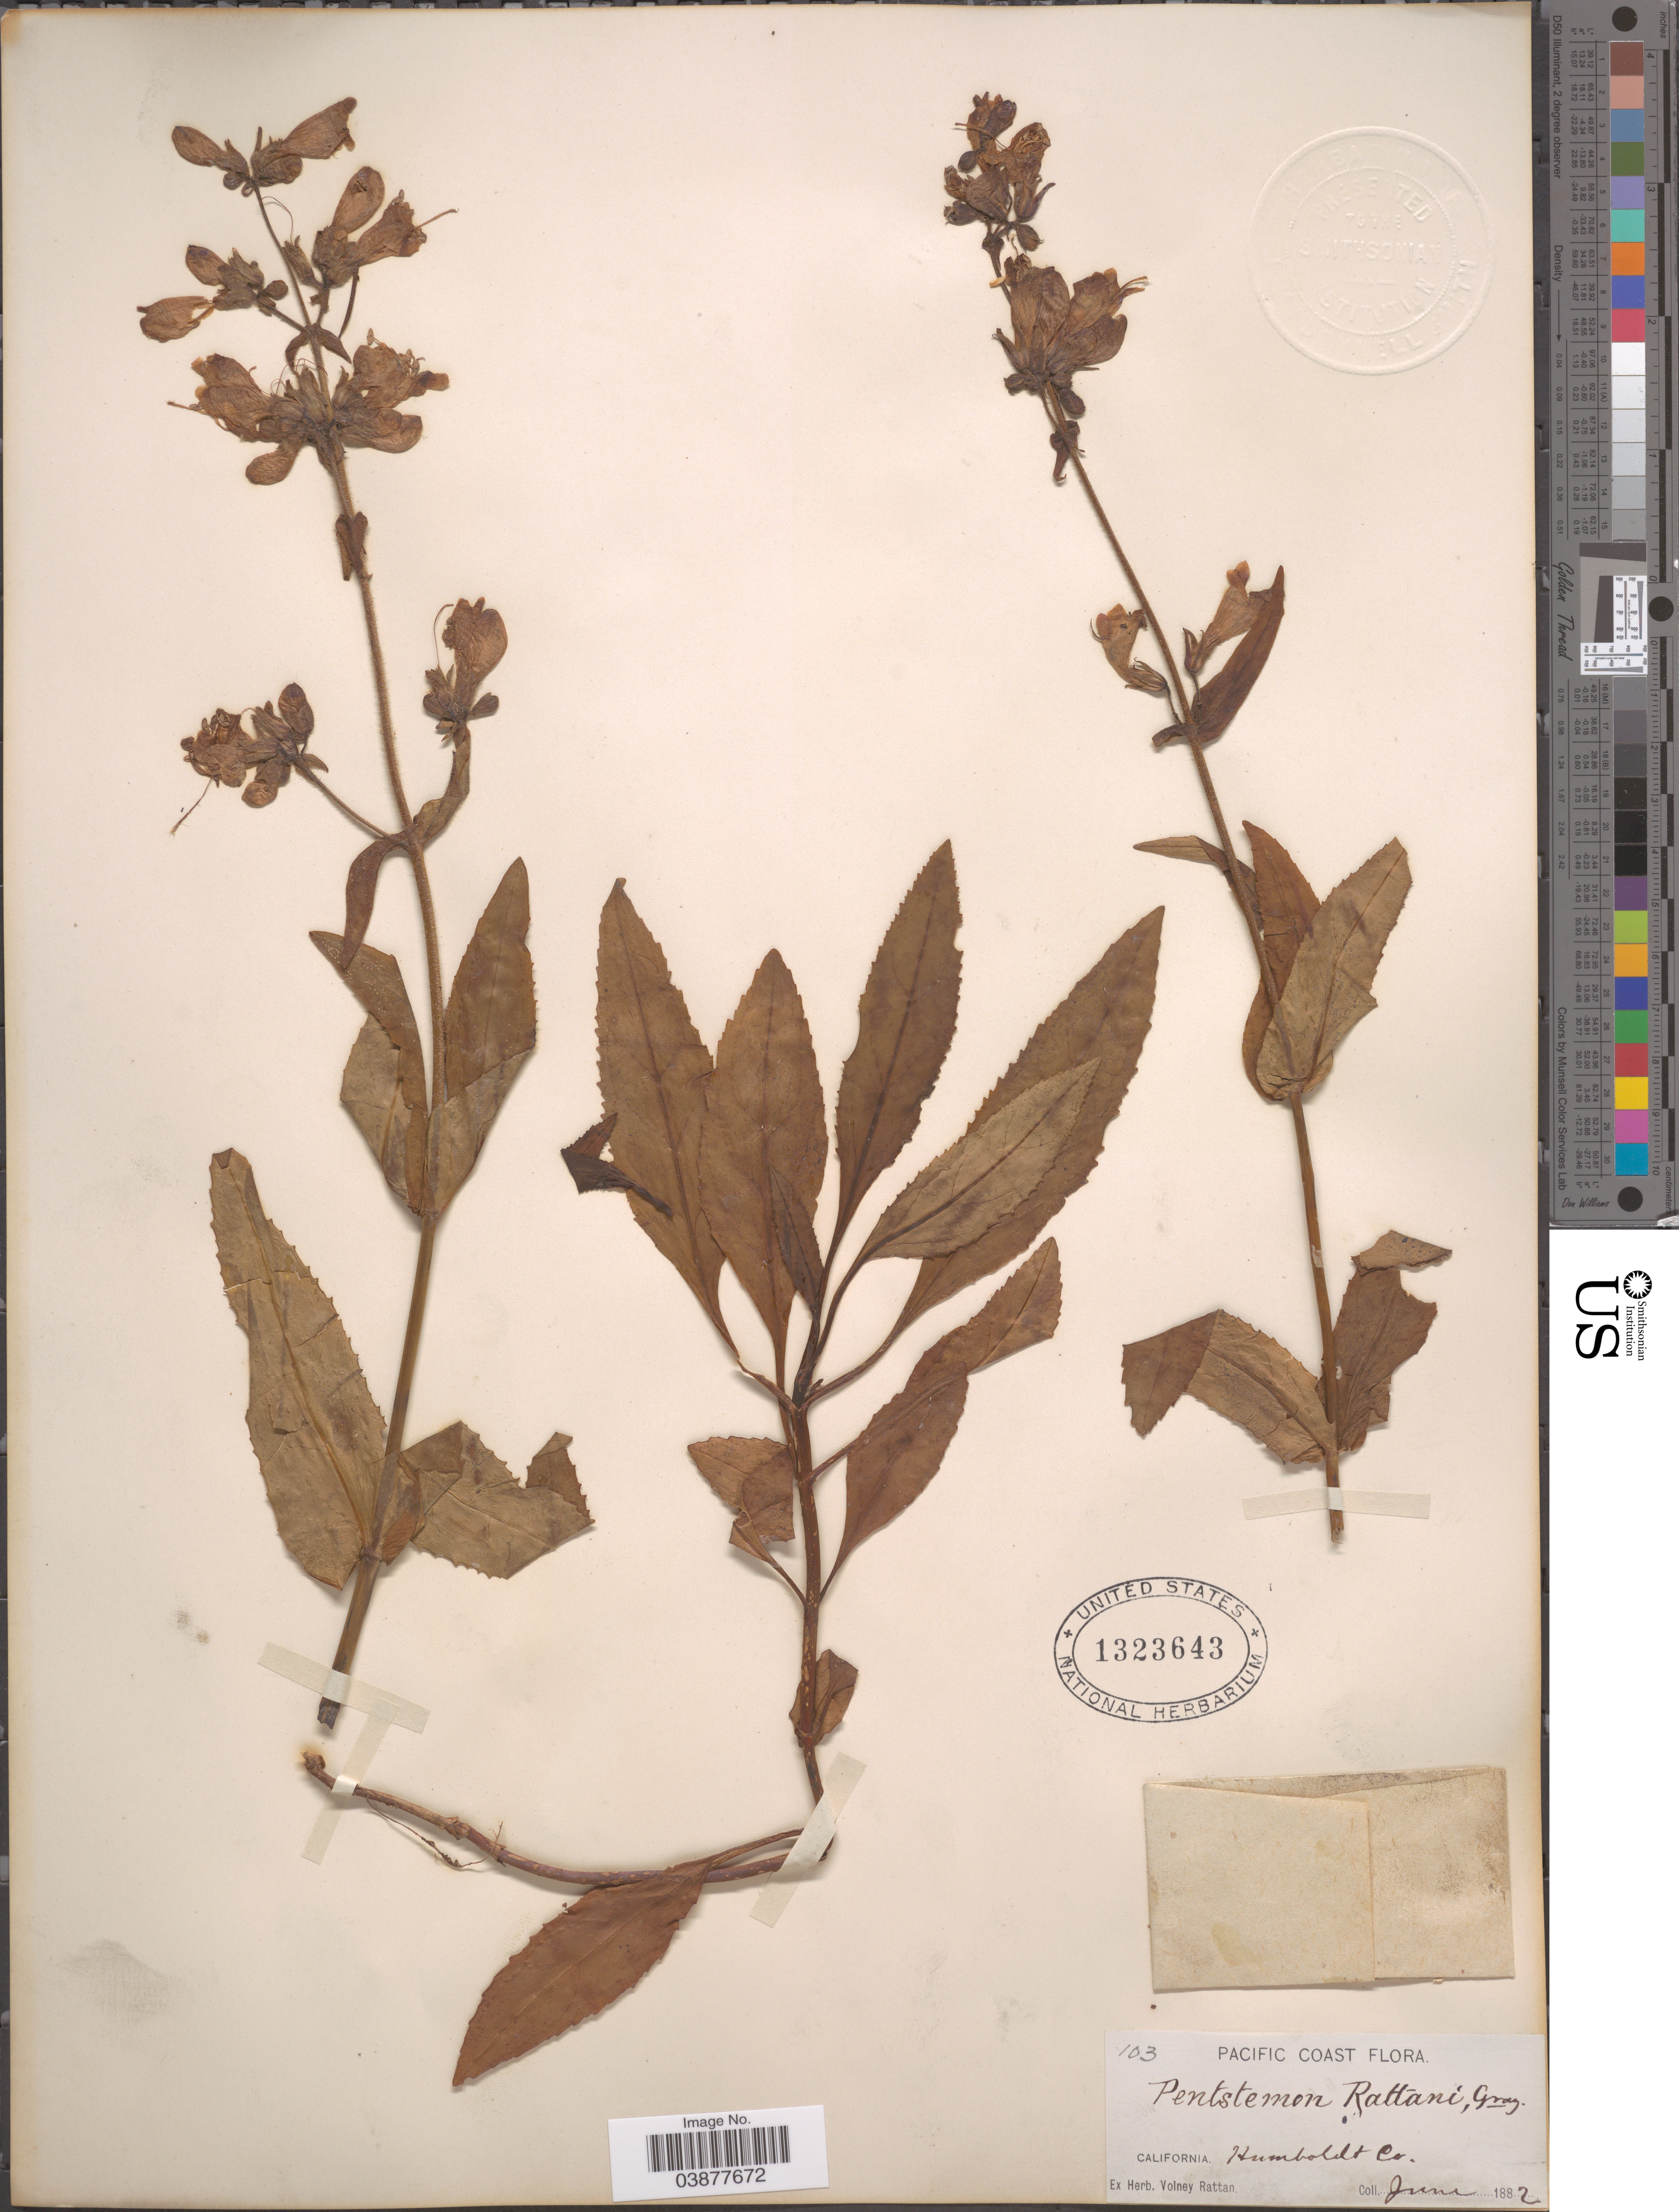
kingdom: Plantae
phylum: Tracheophyta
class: Magnoliopsida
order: Lamiales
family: Plantaginaceae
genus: Penstemon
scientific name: Penstemon rattani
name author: A. Gray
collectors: ex herb. Voiney Rattan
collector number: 103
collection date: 1882-06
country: United States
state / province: California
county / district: Humboldt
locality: Pacific Coast. Humboldt Co.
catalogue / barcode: US 1323643